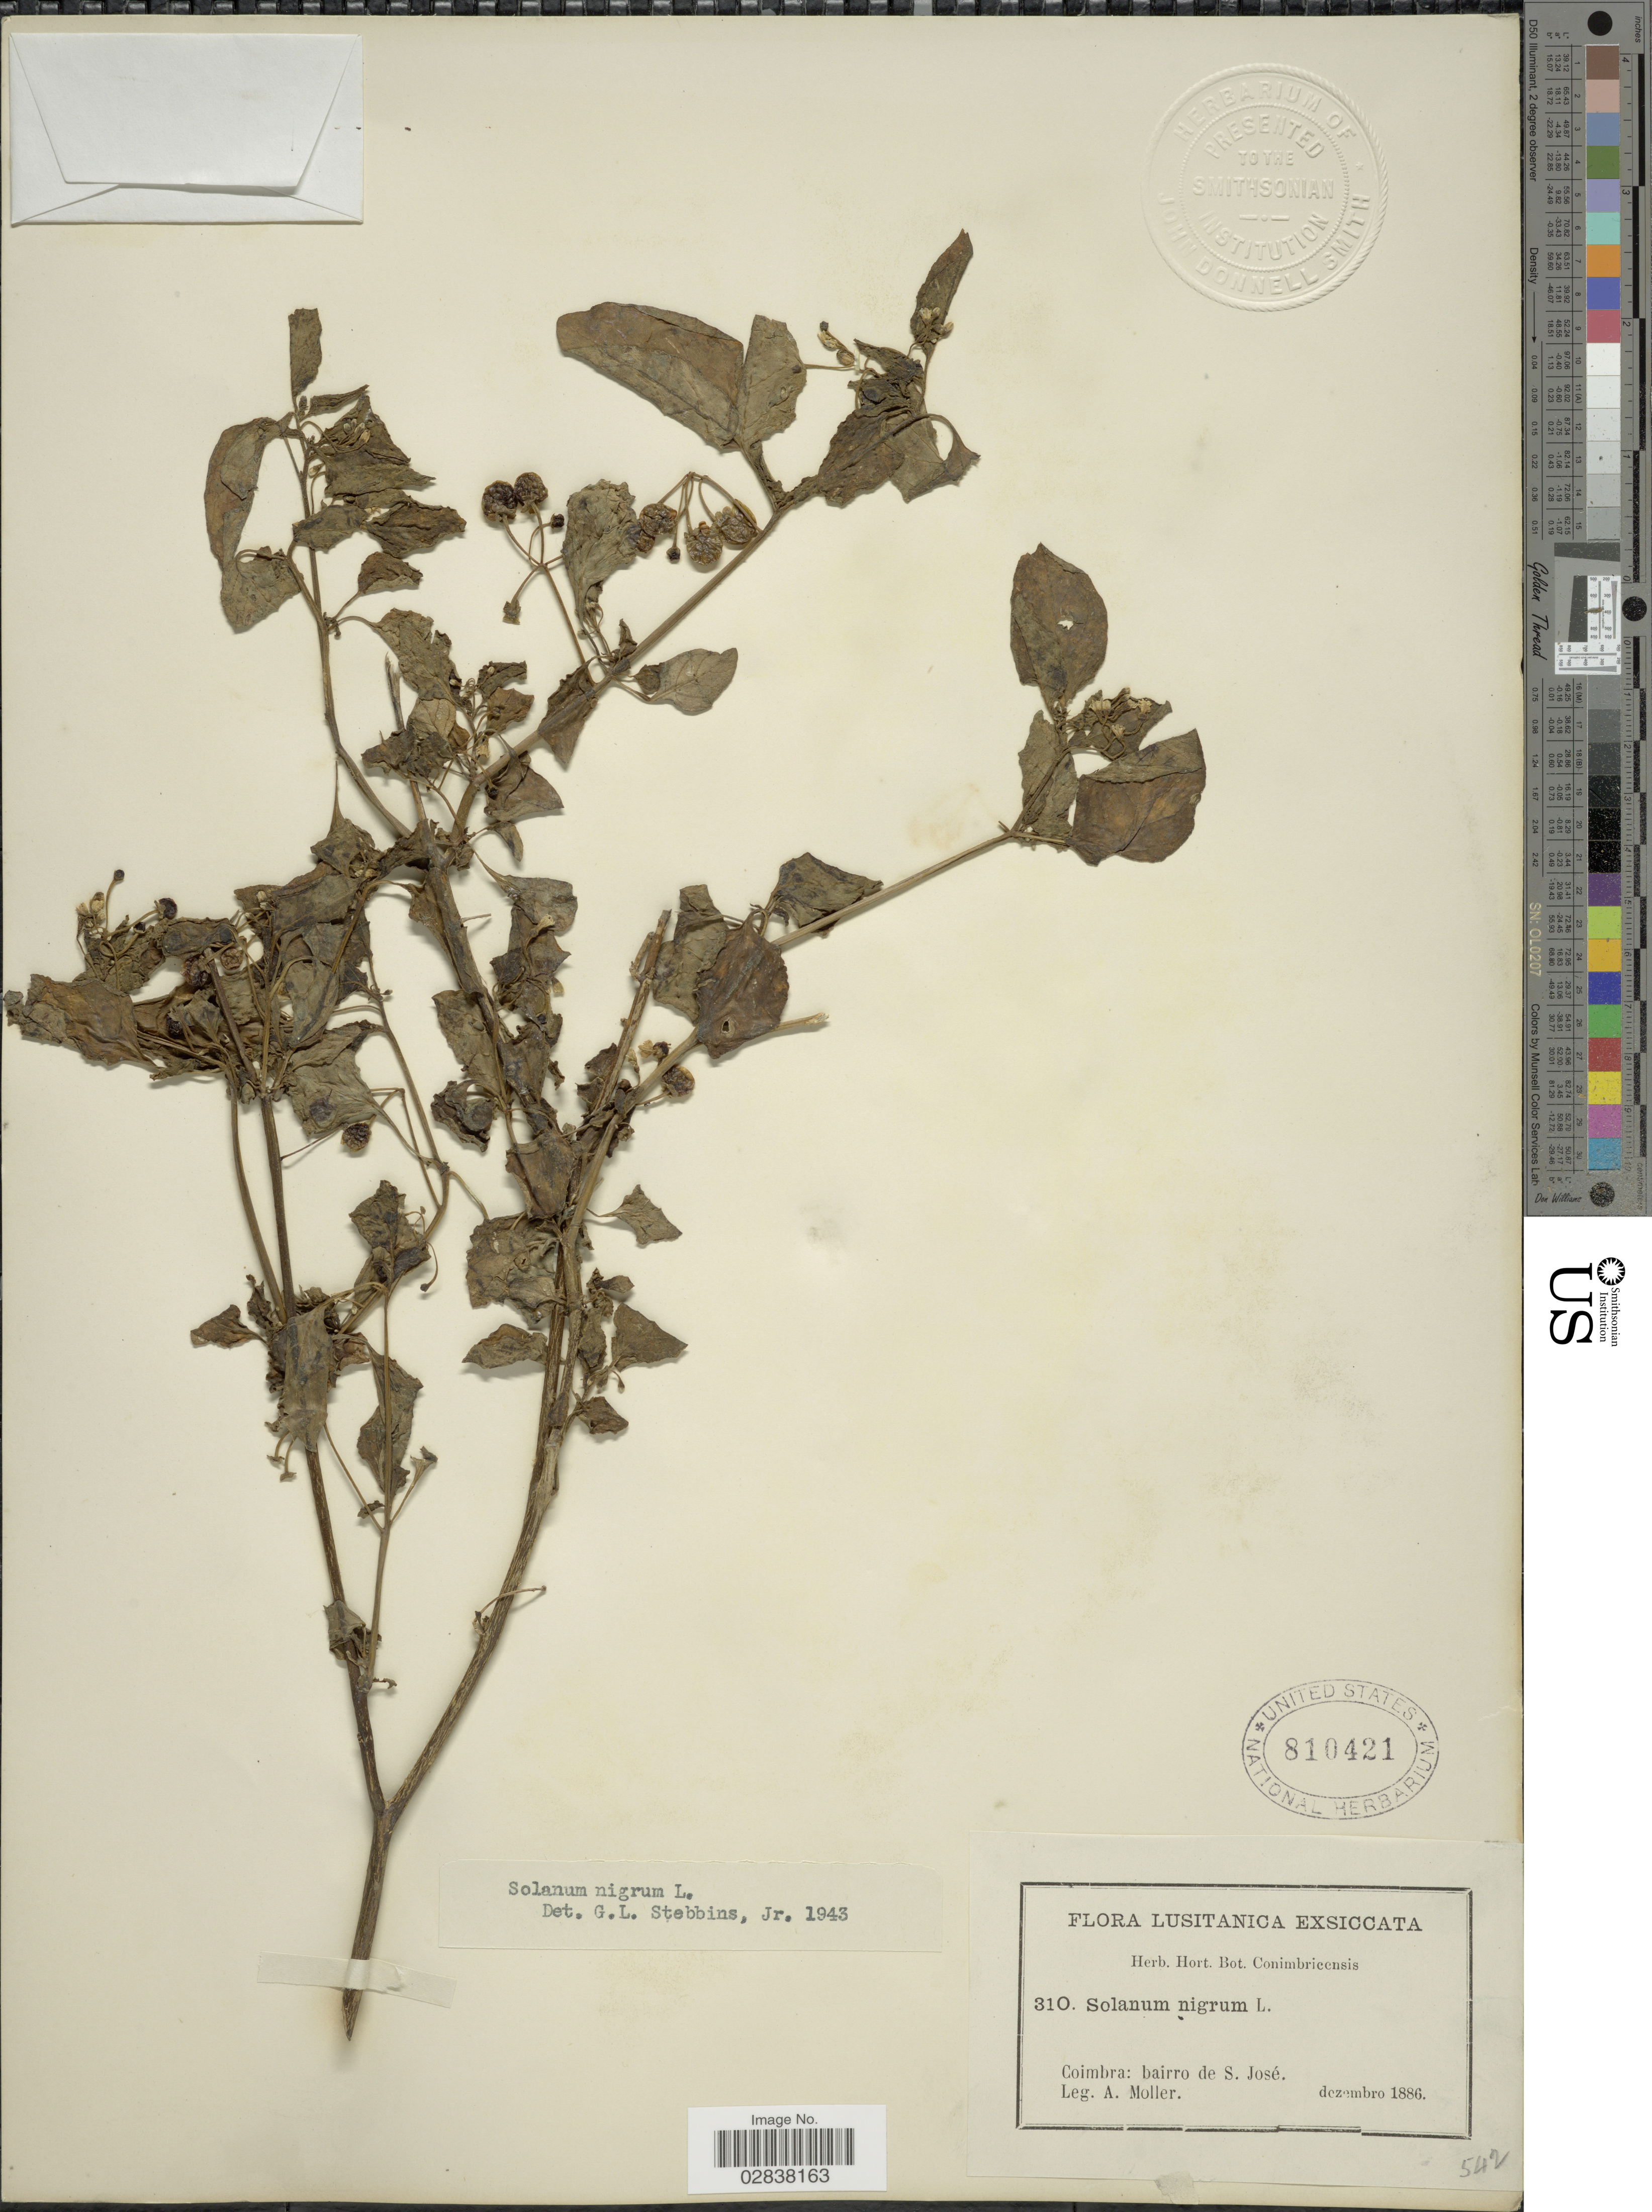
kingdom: Plantae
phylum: Tracheophyta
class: Magnoliopsida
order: Solanales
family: Solanaceae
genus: Solanum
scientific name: Solanum nigrum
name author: L.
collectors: A. Moller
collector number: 310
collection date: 1886-12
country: Portugal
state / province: Coimbra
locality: Lusitanica, Bairro de S. José.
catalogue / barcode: US 810421